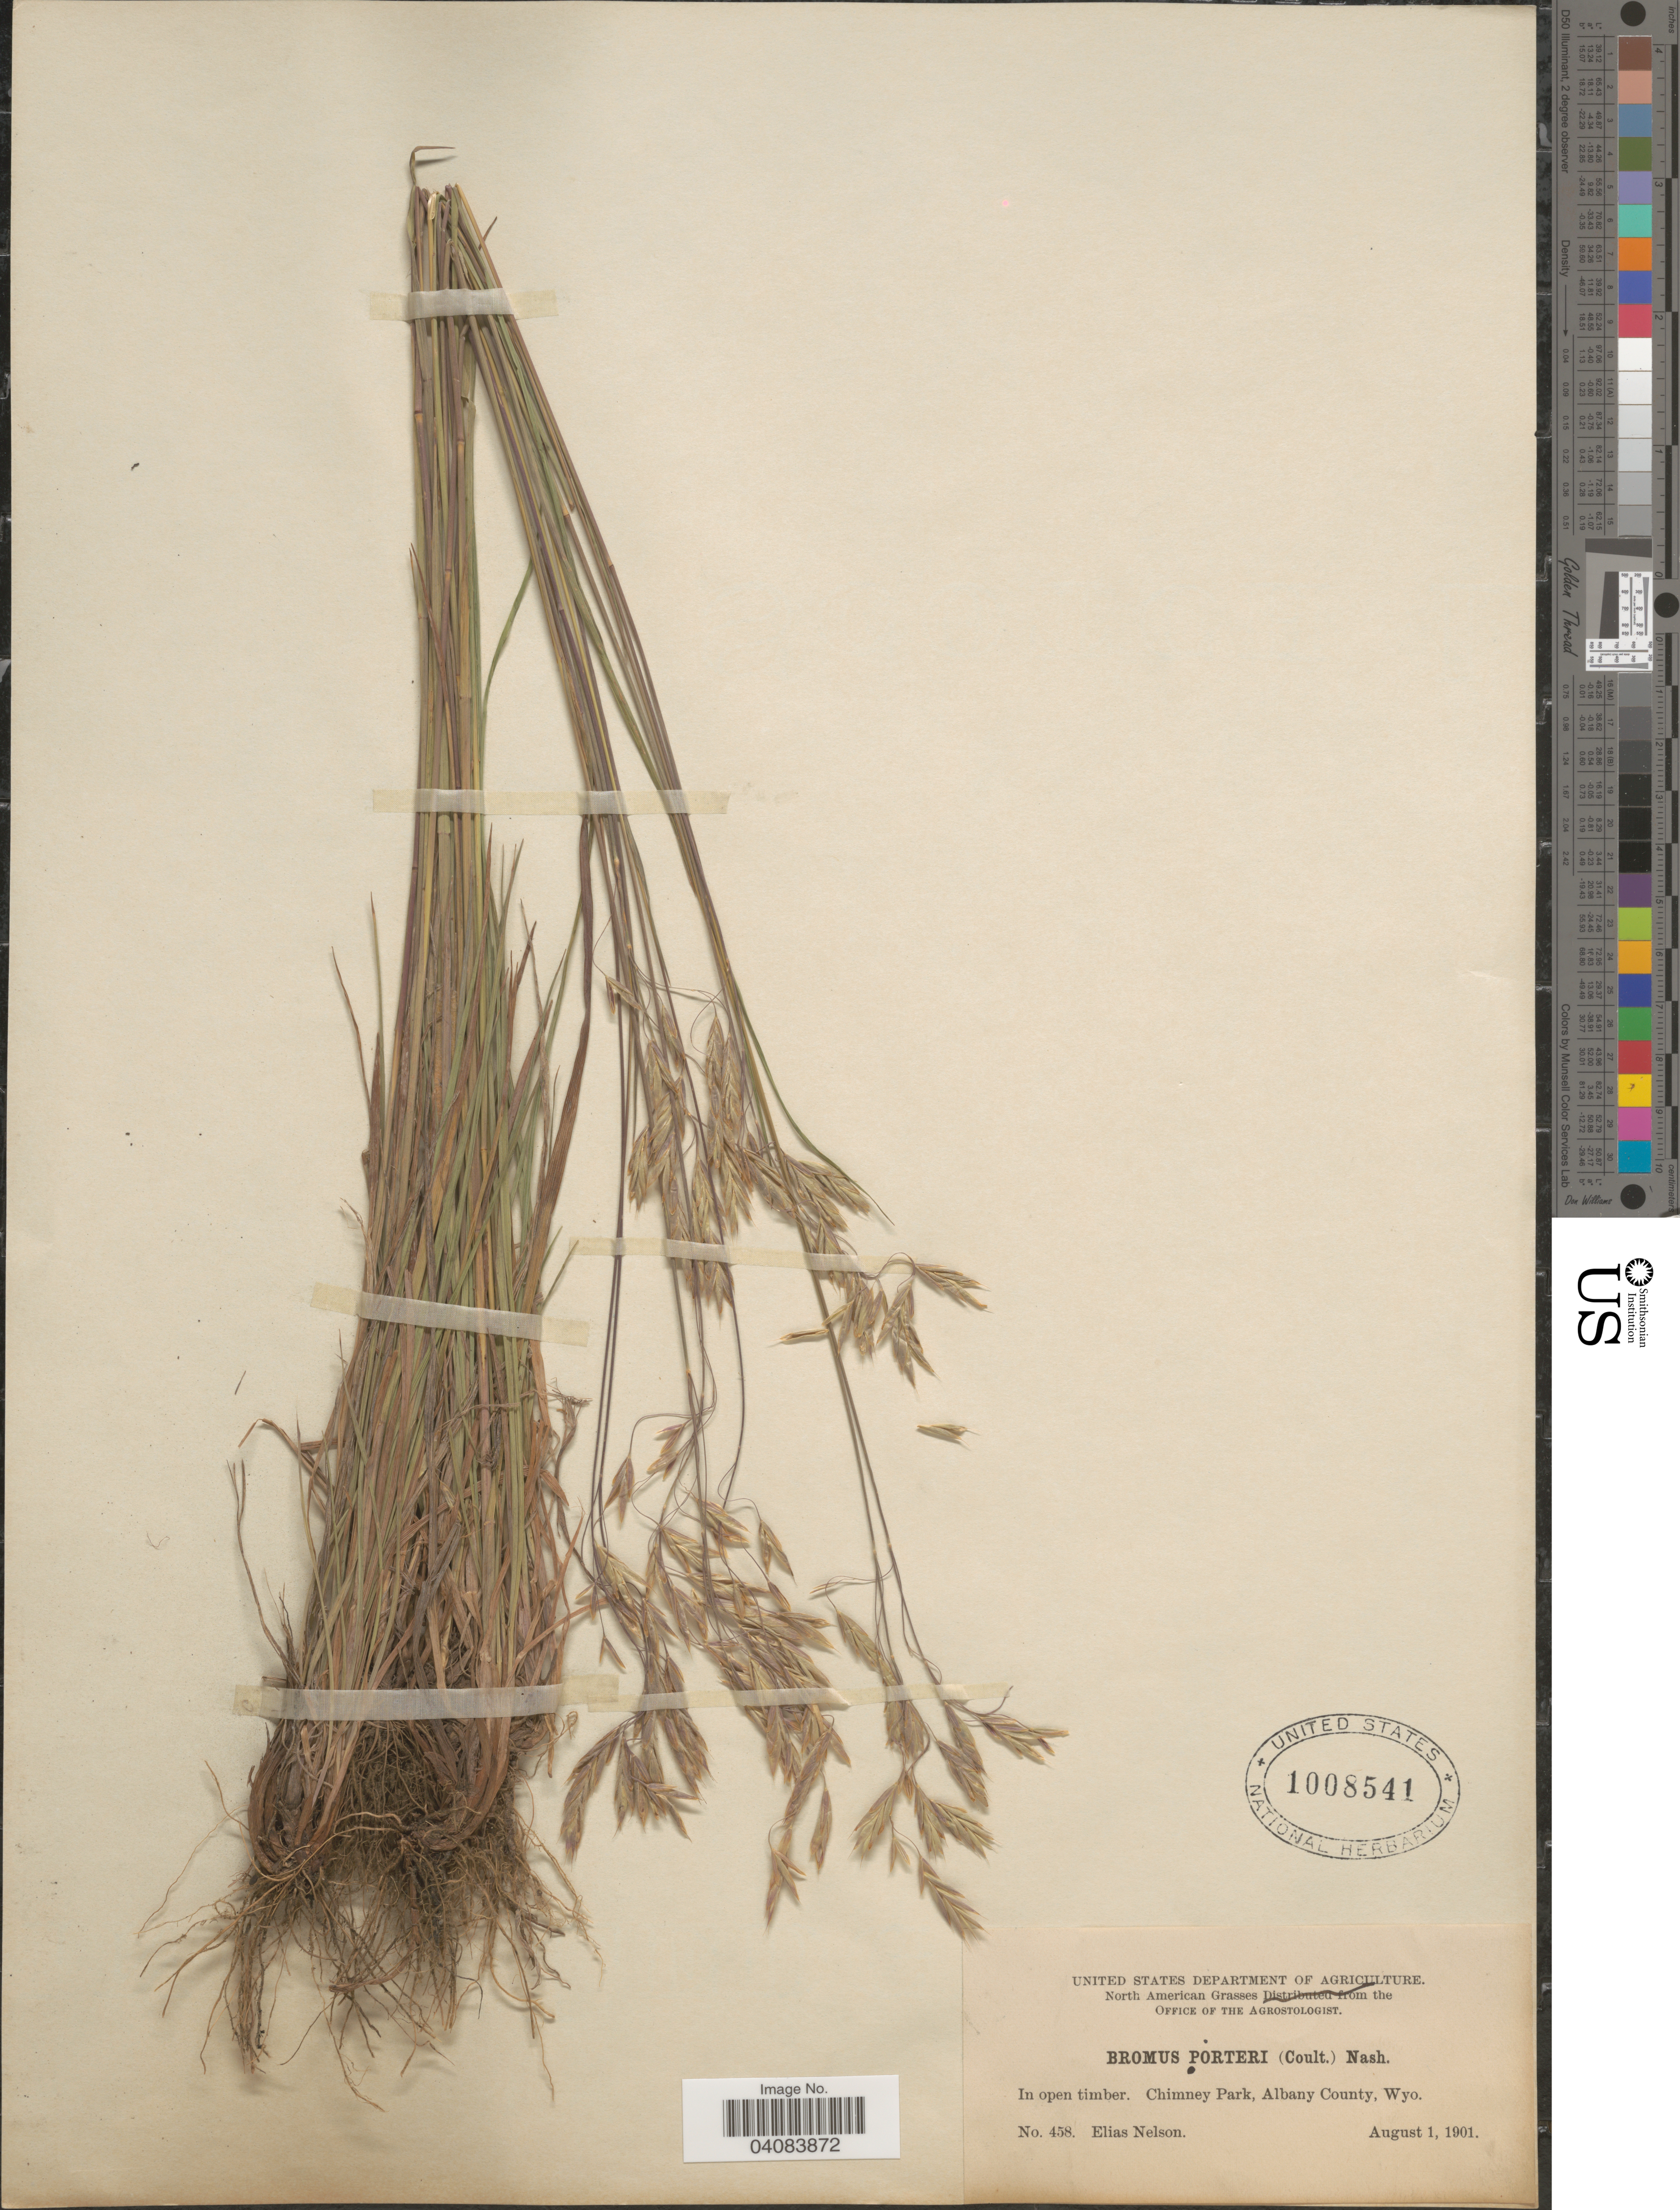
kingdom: Plantae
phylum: Tracheophyta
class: Liliopsida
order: Poales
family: Poaceae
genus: Bromus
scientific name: Bromus porteri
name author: (J.M. Coult.) Nash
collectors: E. Nelson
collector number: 458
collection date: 1901-08-01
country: United States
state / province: Wyoming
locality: In open timber. Chimney Park, Albany County.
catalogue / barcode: US 1008541